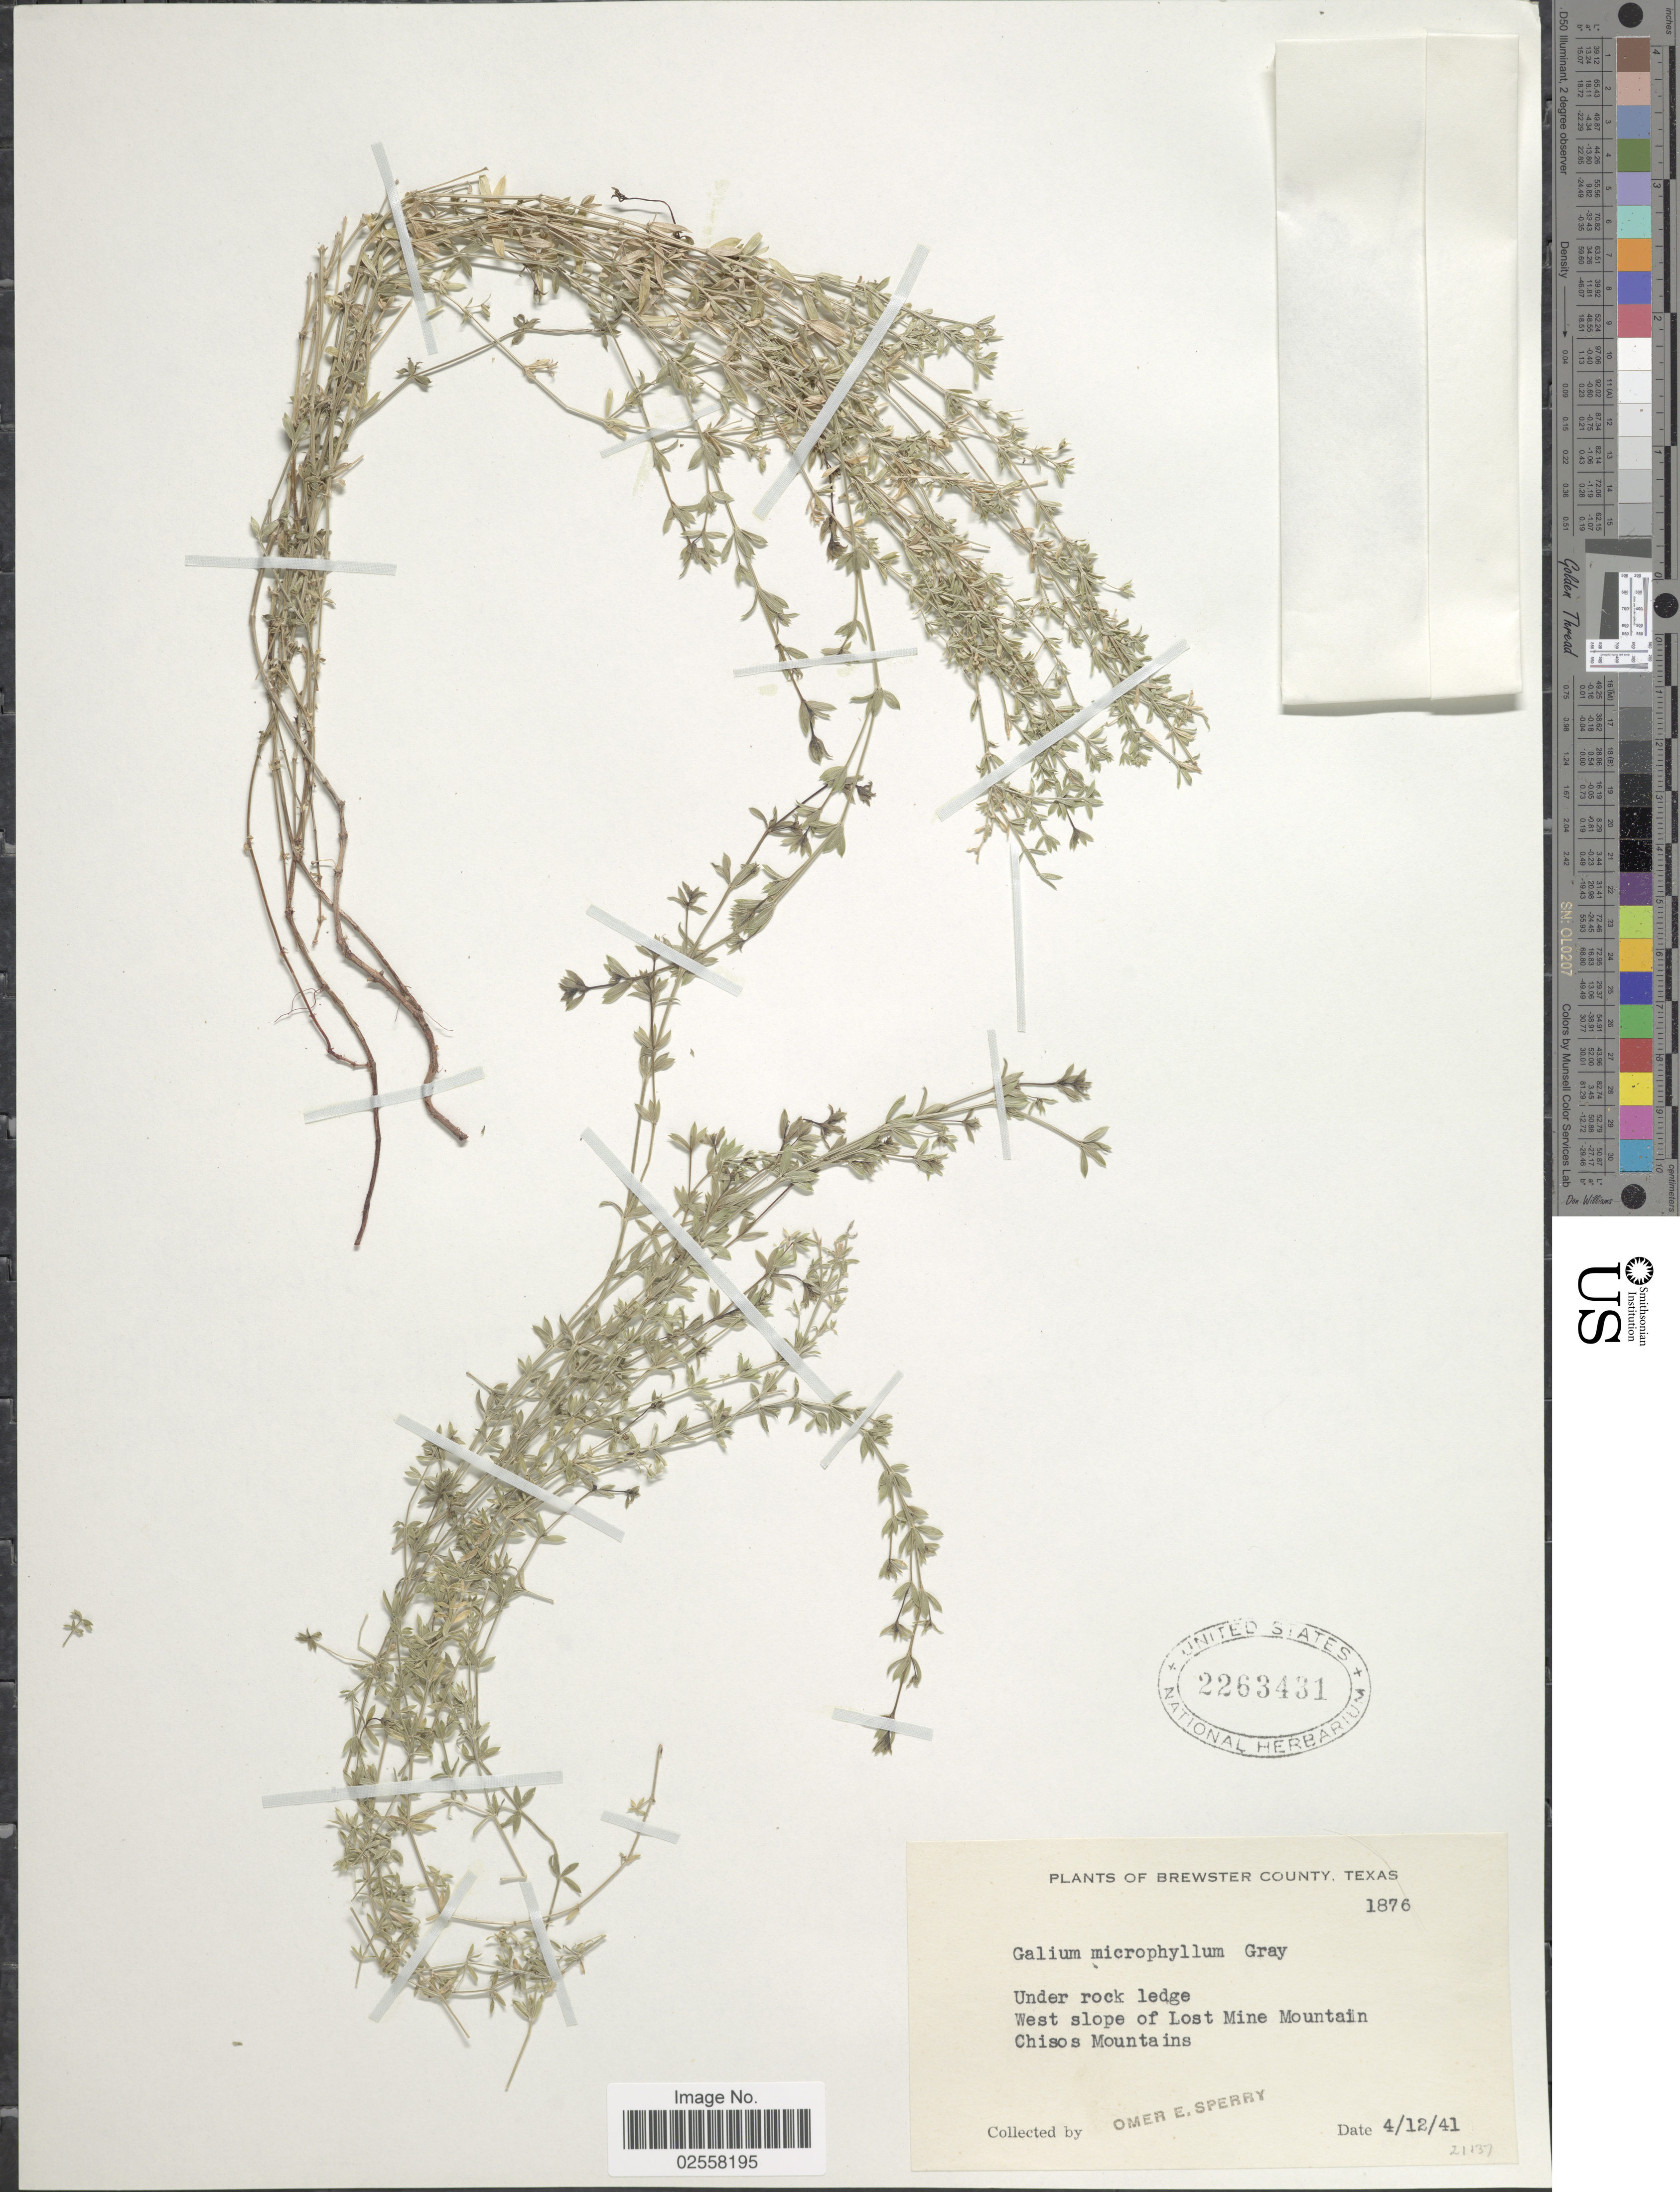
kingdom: Plantae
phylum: Tracheophyta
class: Magnoliopsida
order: Gentianales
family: Rubiaceae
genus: Galium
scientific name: Galium microphyllum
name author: A. Gray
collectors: O. E. Sperry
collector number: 1876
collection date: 1941-04-12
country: United States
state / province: Texas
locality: Brewster County, West slope of Lost Mine Mountain, Chisos Mountains.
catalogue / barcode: US 2263431